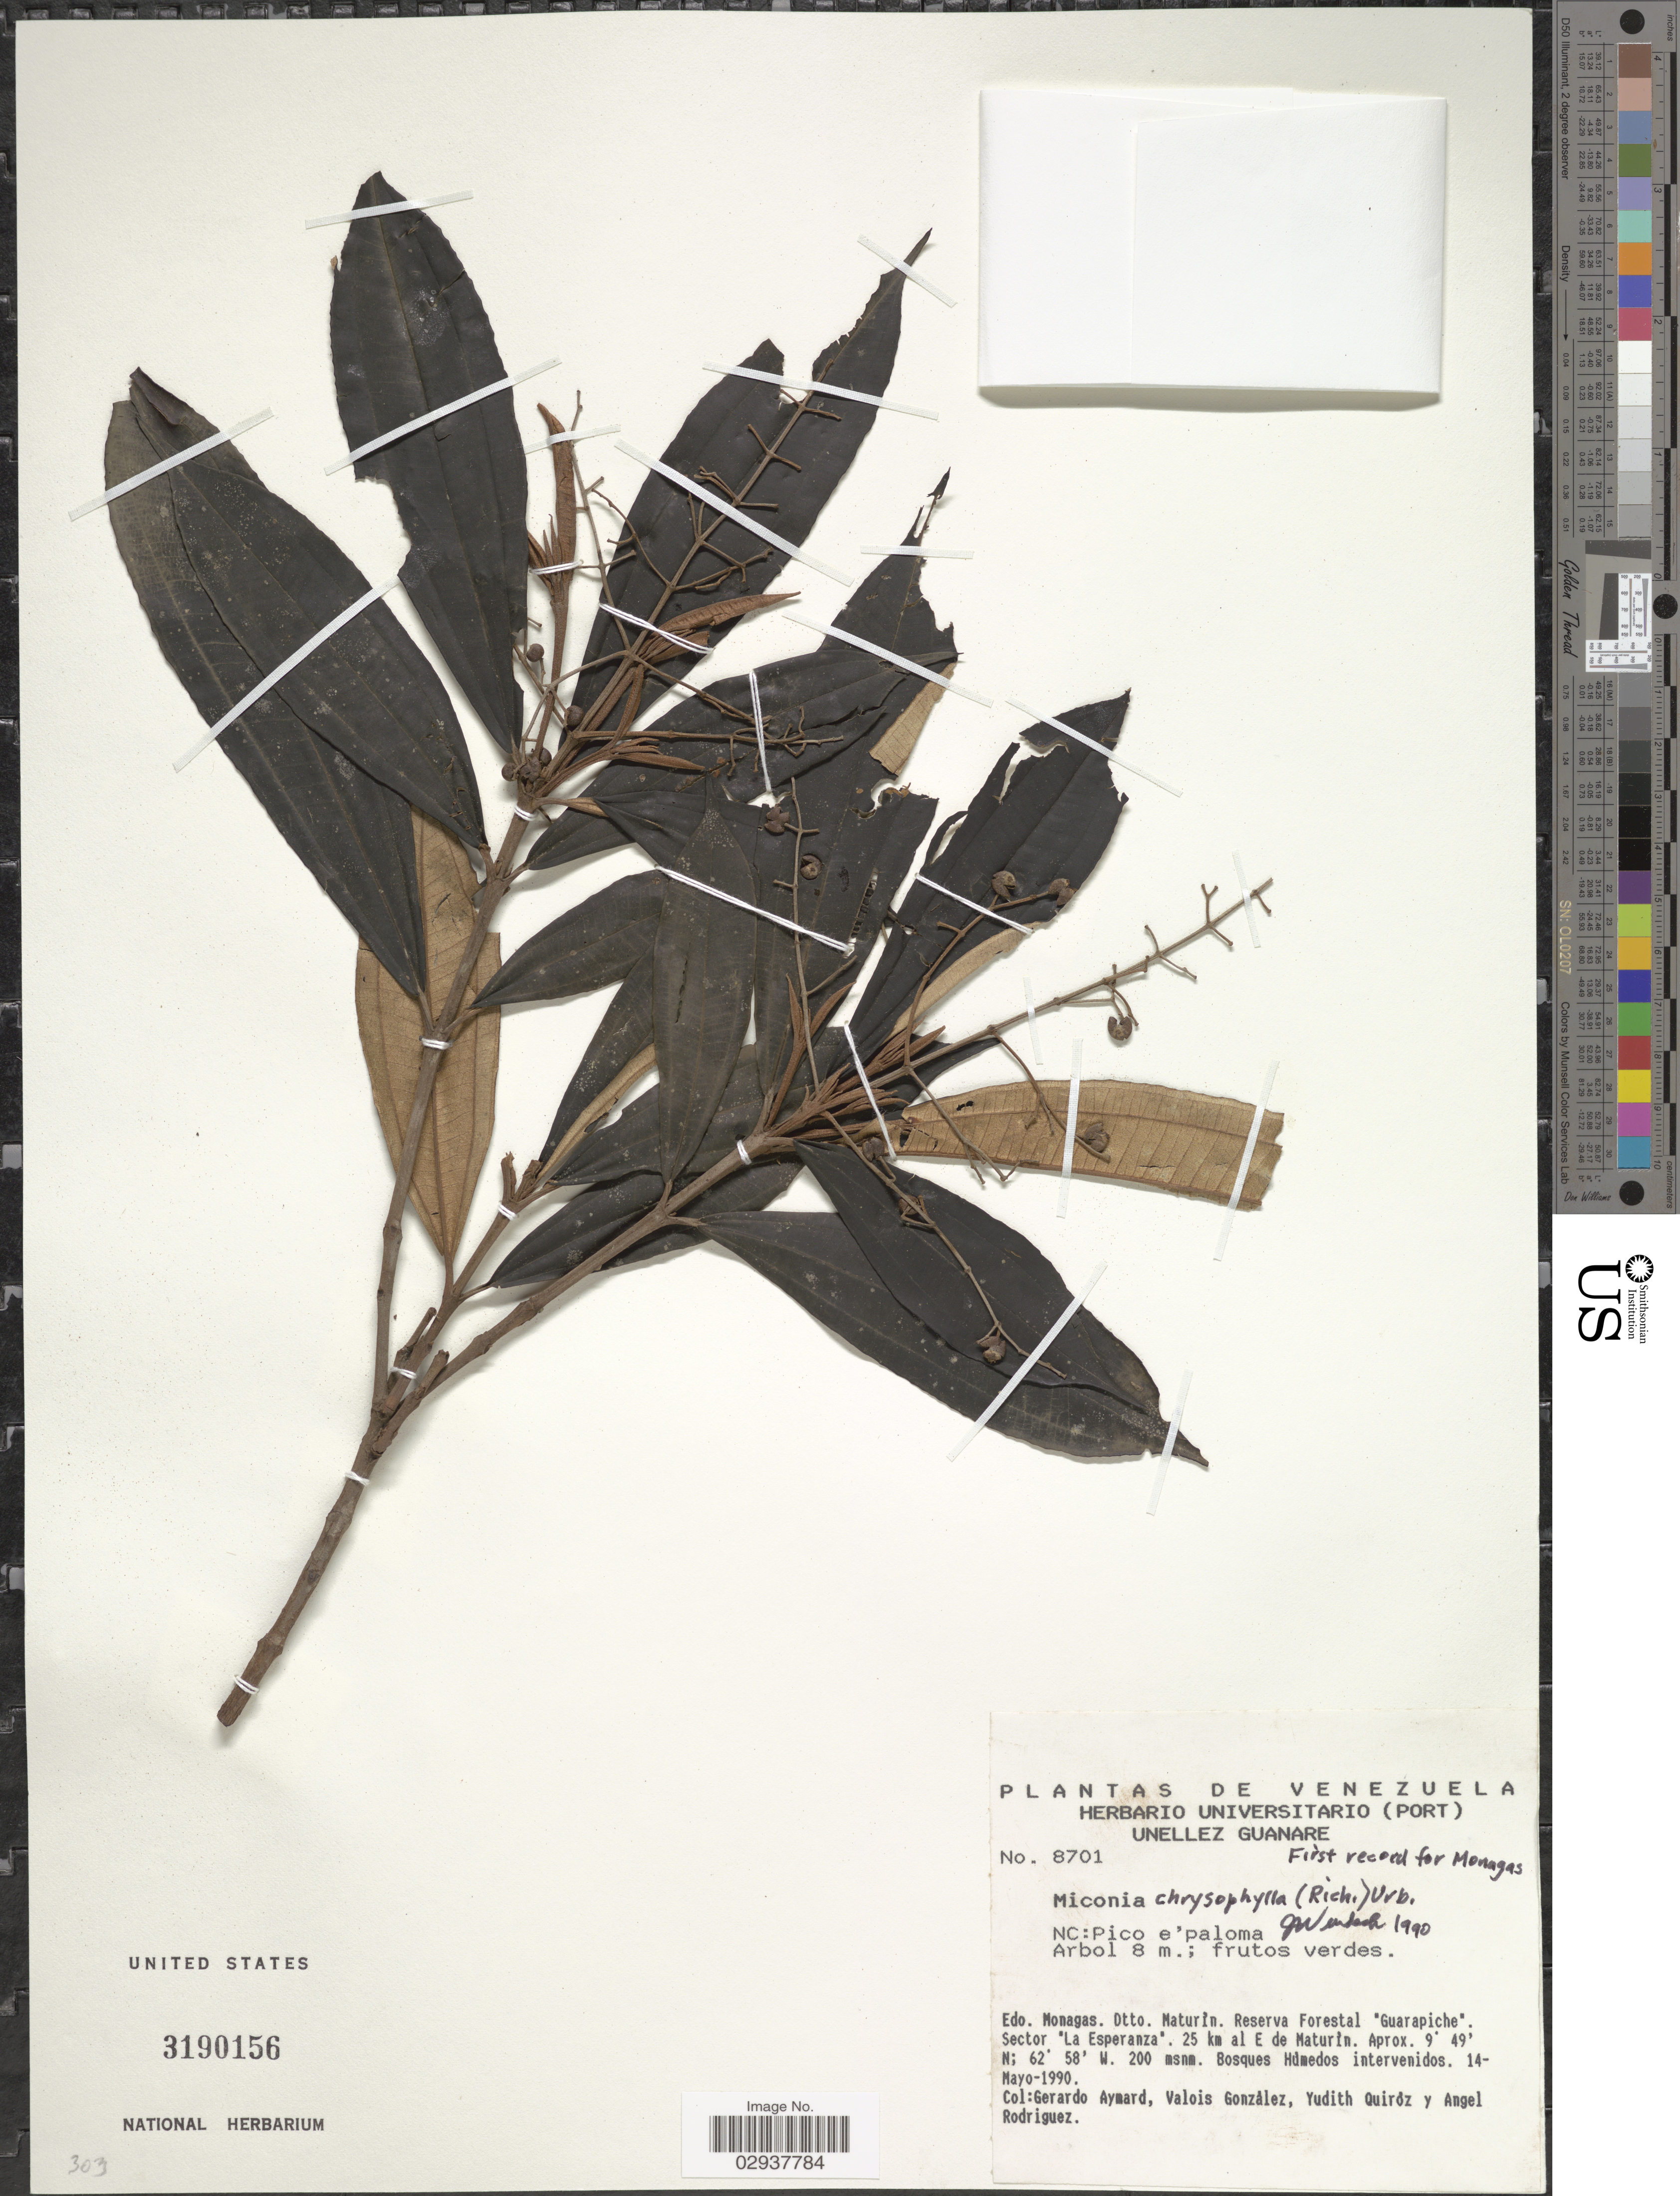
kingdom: Plantae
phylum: Tracheophyta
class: Magnoliopsida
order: Myrtales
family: Melastomataceae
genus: Miconia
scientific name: Miconia chrysophylla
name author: (Rich.) Urb.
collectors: G. A. Aymard, V. González, Y. Quiróz & A. Rodriguez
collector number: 8701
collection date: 1990-05-14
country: Venezuela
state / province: Monagas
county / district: Maturin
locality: Reserva Forestal "Guarapiche". Sector "La Esperanza". 25 km al E de Maturín.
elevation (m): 200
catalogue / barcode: US 3190156